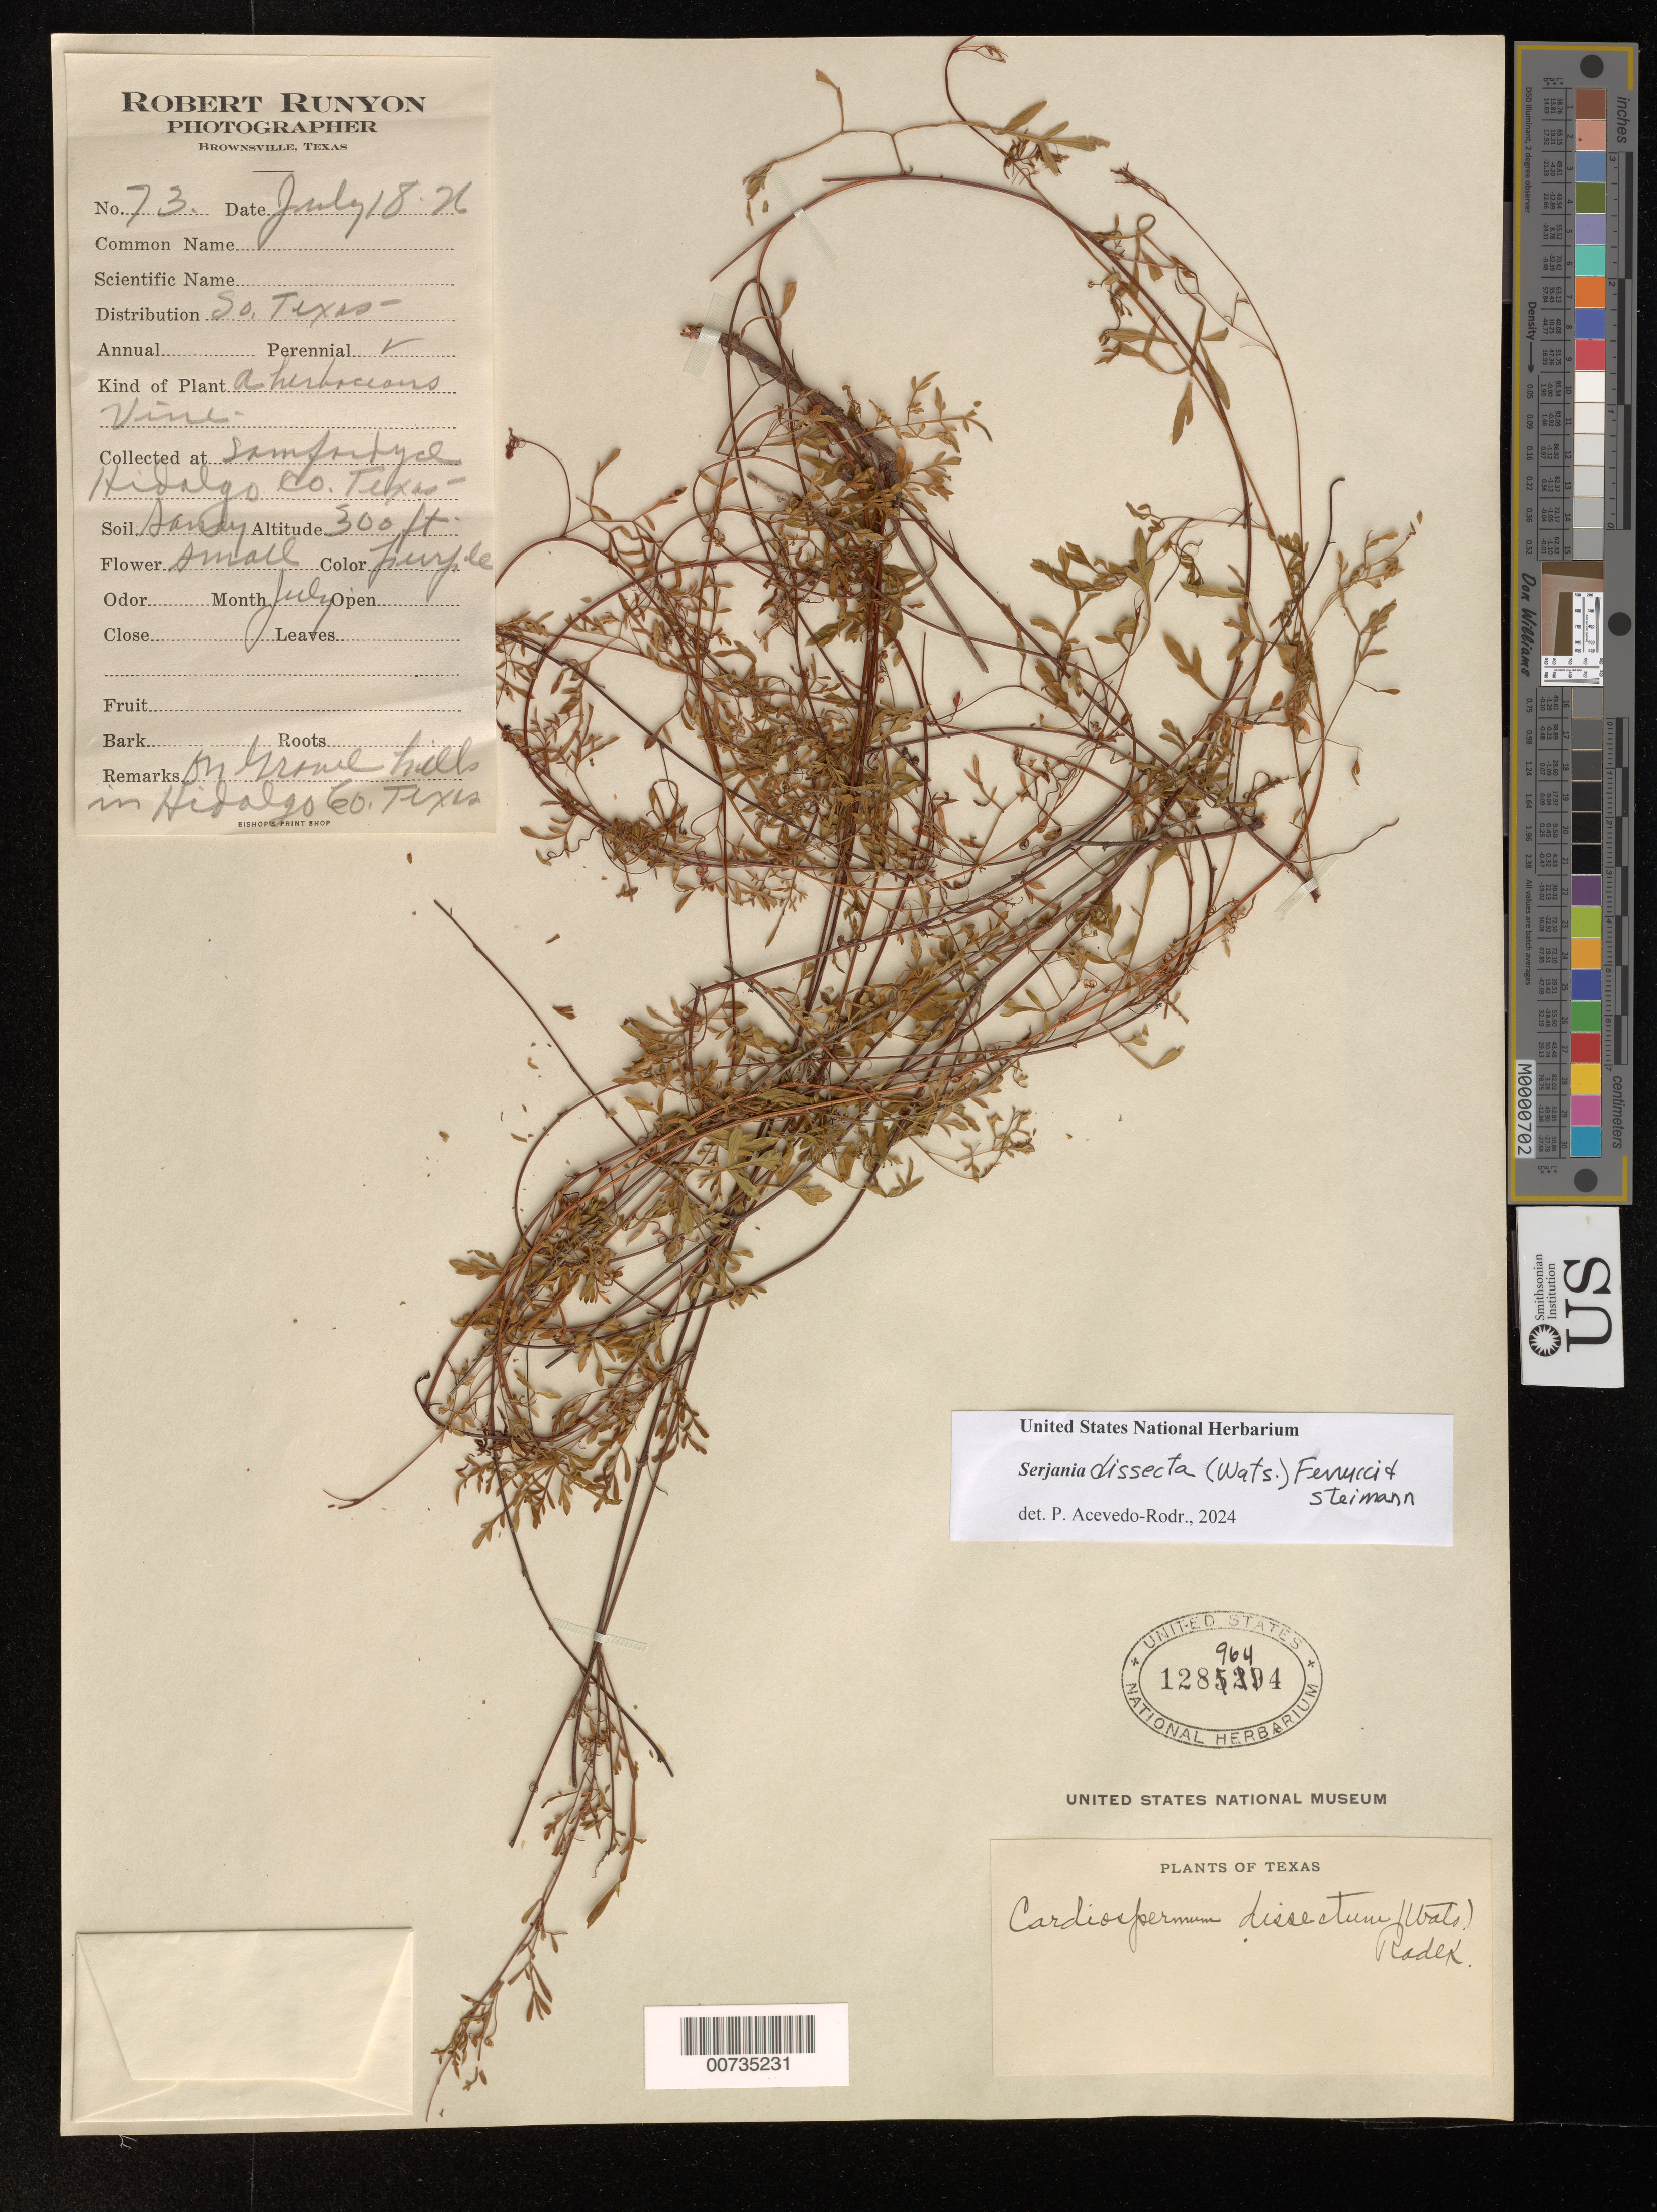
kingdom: Plantae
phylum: Tracheophyta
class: Magnoliopsida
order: Sapindales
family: Sapindaceae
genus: Serjania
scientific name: Serjania dissecta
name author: (S. Watson) Ferrucci &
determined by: Acevedo-Rodriguez, P., (US), Smithsonian Institution - National Museum of Natural History (UNITED STATES)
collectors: R. Runyon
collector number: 73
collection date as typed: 18 Jul 1926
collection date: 1926-07-18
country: United States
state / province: Texas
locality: Hidalgo County: Samfordyce.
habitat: On gravel hills.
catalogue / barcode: US 1289644